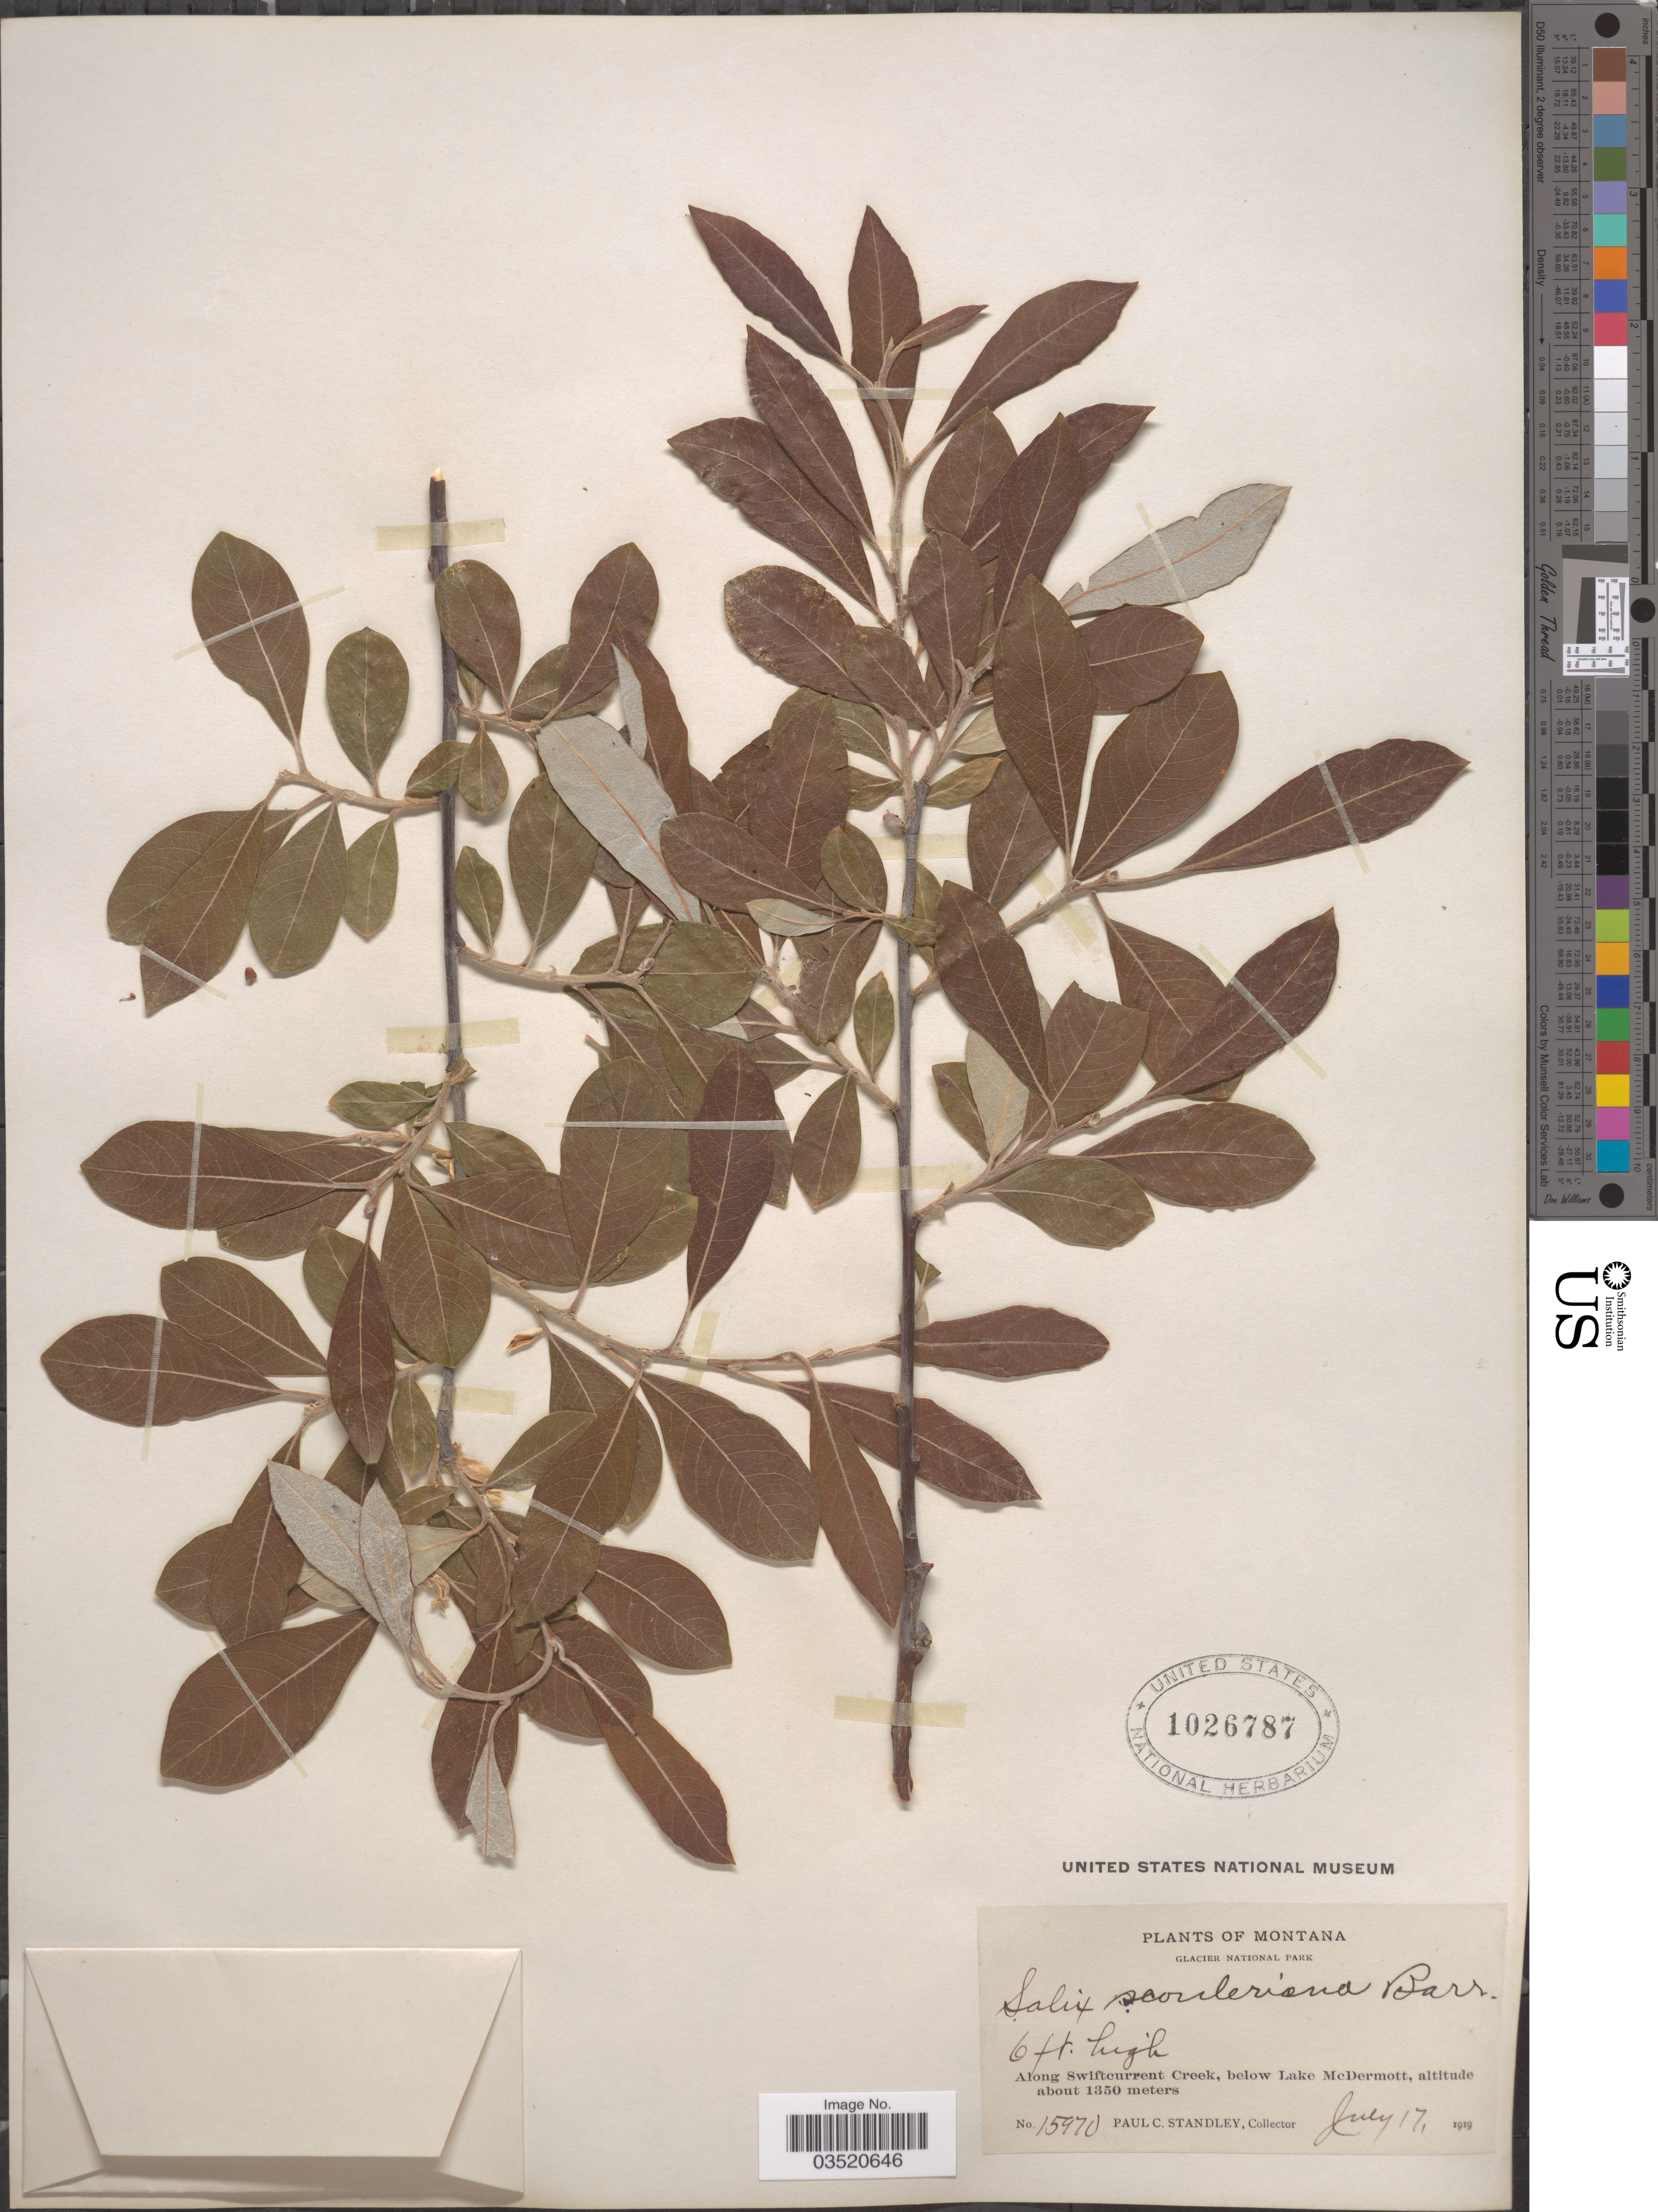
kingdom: Plantae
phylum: Tracheophyta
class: Magnoliopsida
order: Malpighiales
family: Salicaceae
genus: Salix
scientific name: Salix scouleriana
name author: Barratt ex Hook.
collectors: P. C. Standley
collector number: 15970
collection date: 1919-07-17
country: United States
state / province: Montana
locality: Glacier National Park. Along Swiftcurrent Creek, below lake McDermott.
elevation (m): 1350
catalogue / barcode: US 1026787